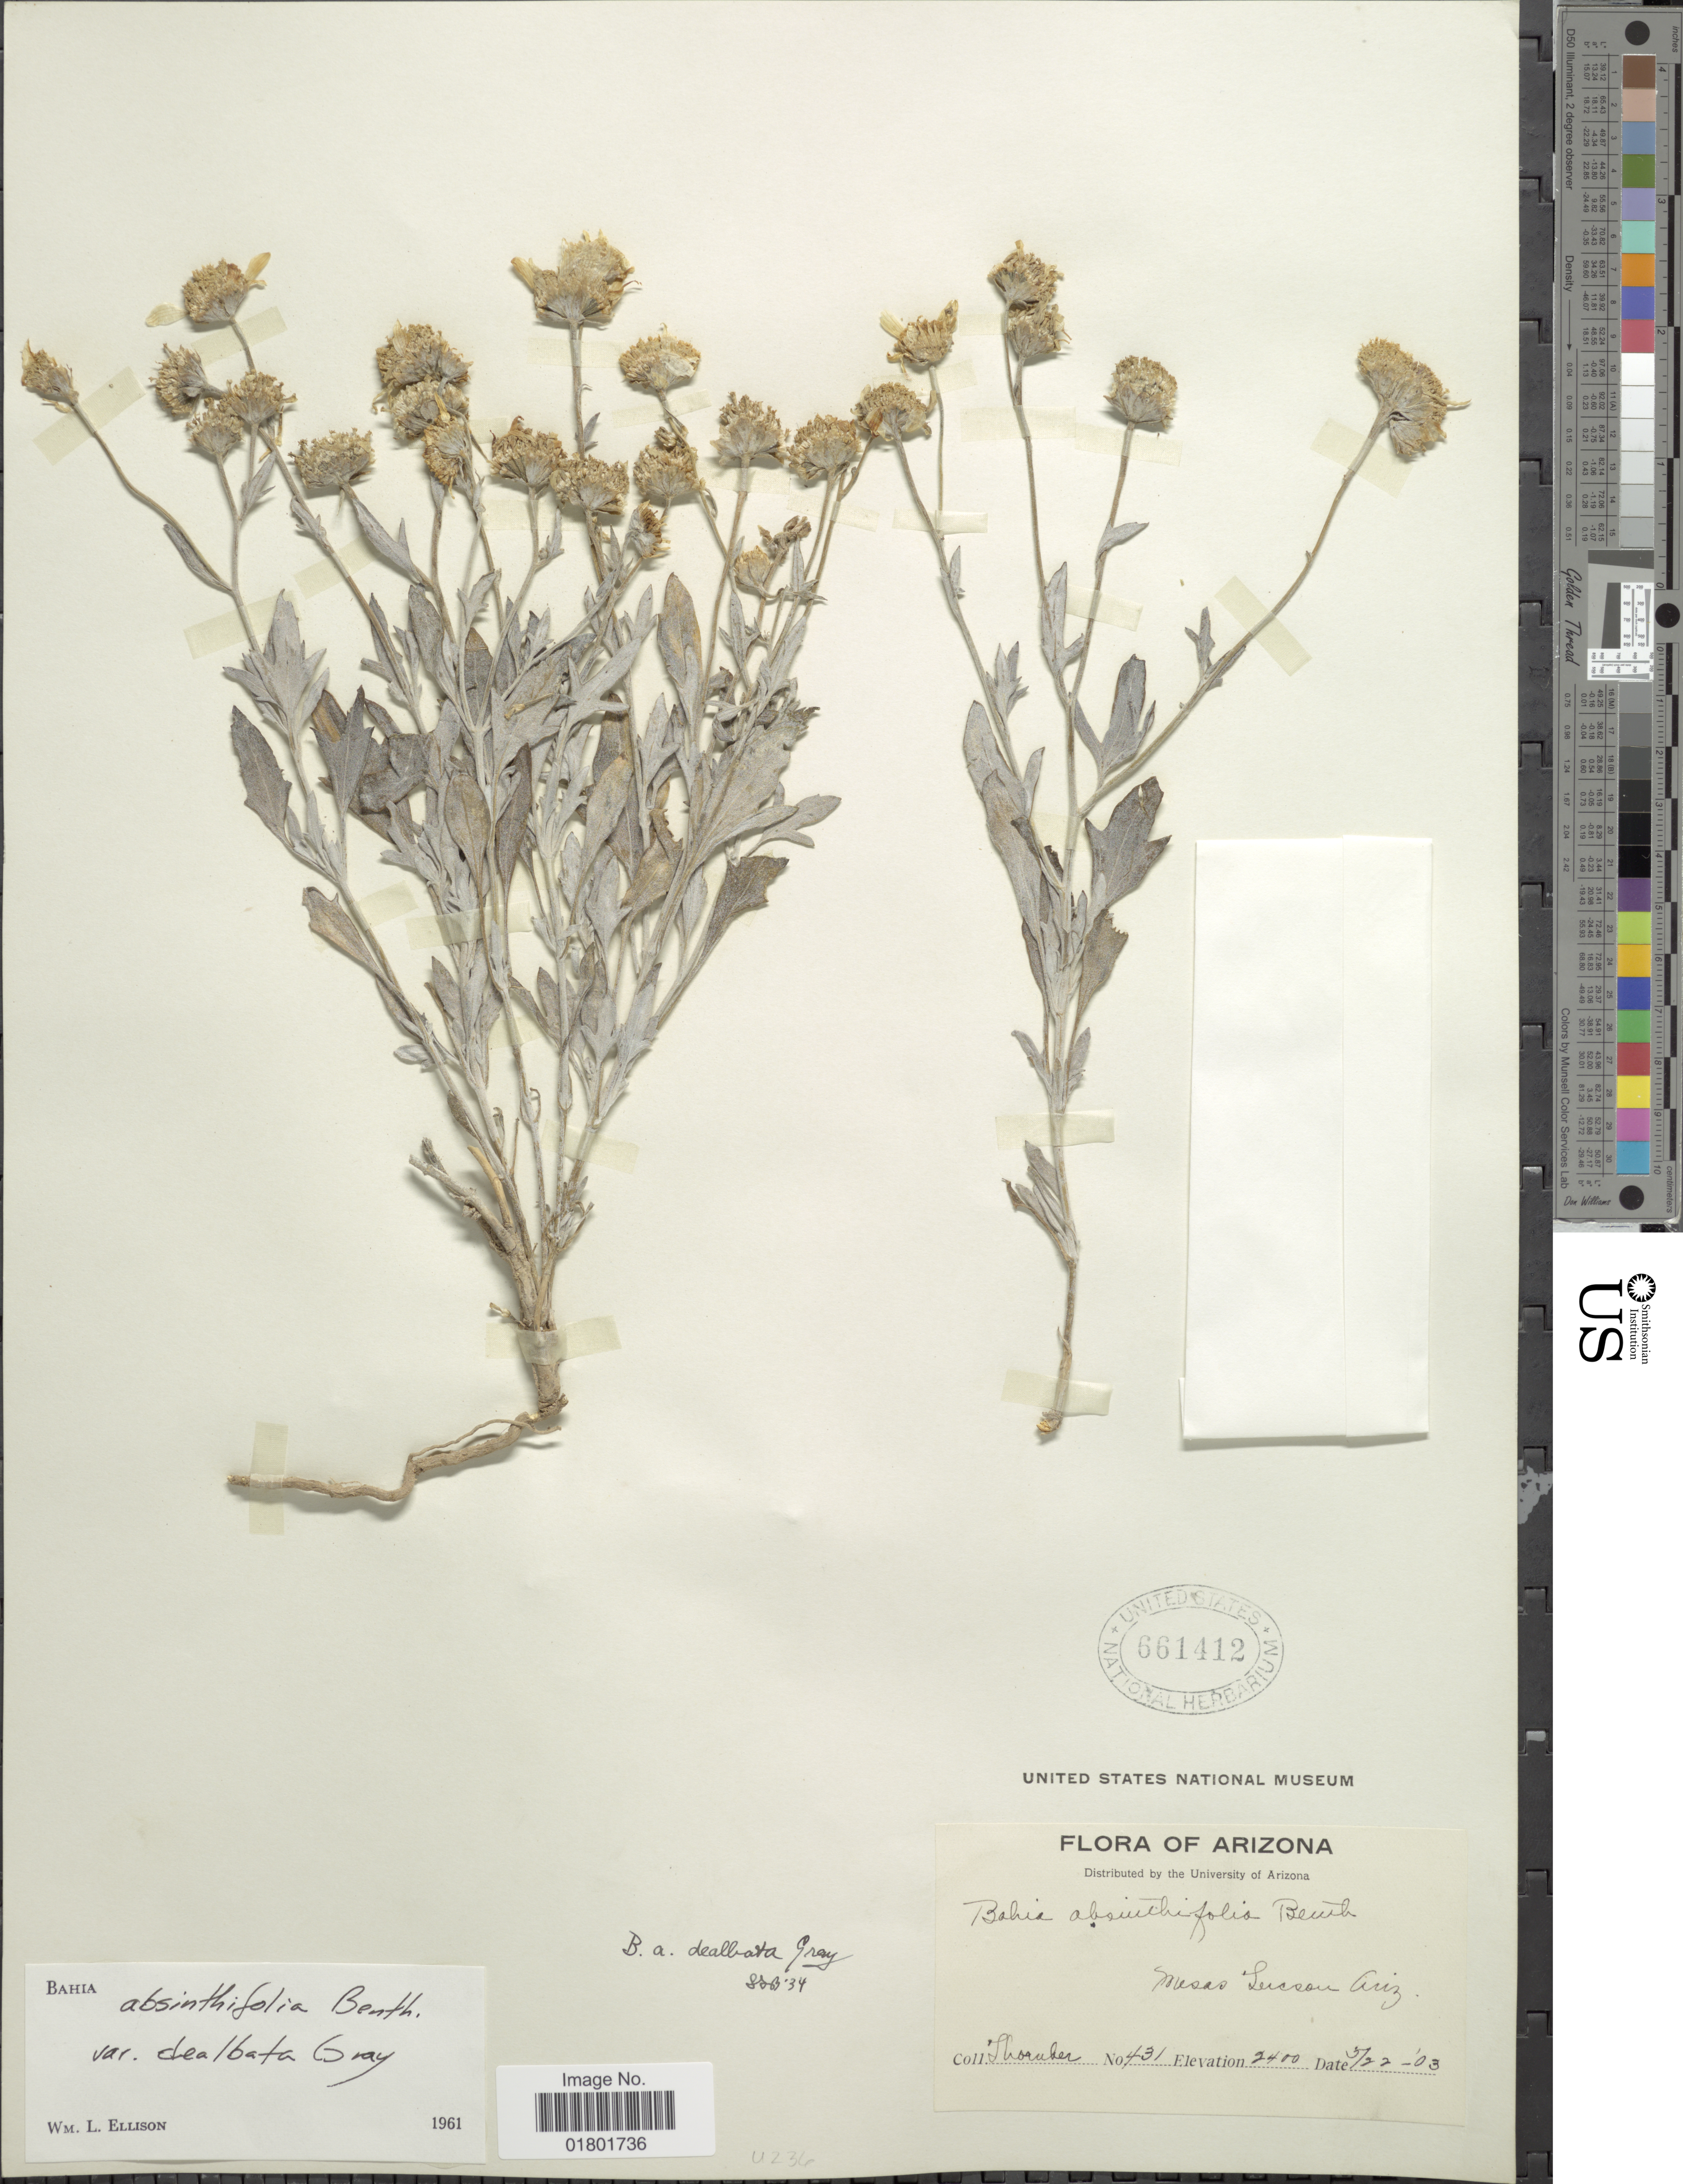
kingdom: Plantae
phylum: Tracheophyta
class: Magnoliopsida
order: Asterales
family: Asteraceae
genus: Bahia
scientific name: Bahia absinthifolia var. dealbata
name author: A. Gray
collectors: J. Thornber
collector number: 431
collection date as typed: Transcribed d/m/y: 22/5/3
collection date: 1903-05-22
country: United States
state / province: Arizona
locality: Mesas Tucson Ariz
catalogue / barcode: US 661412